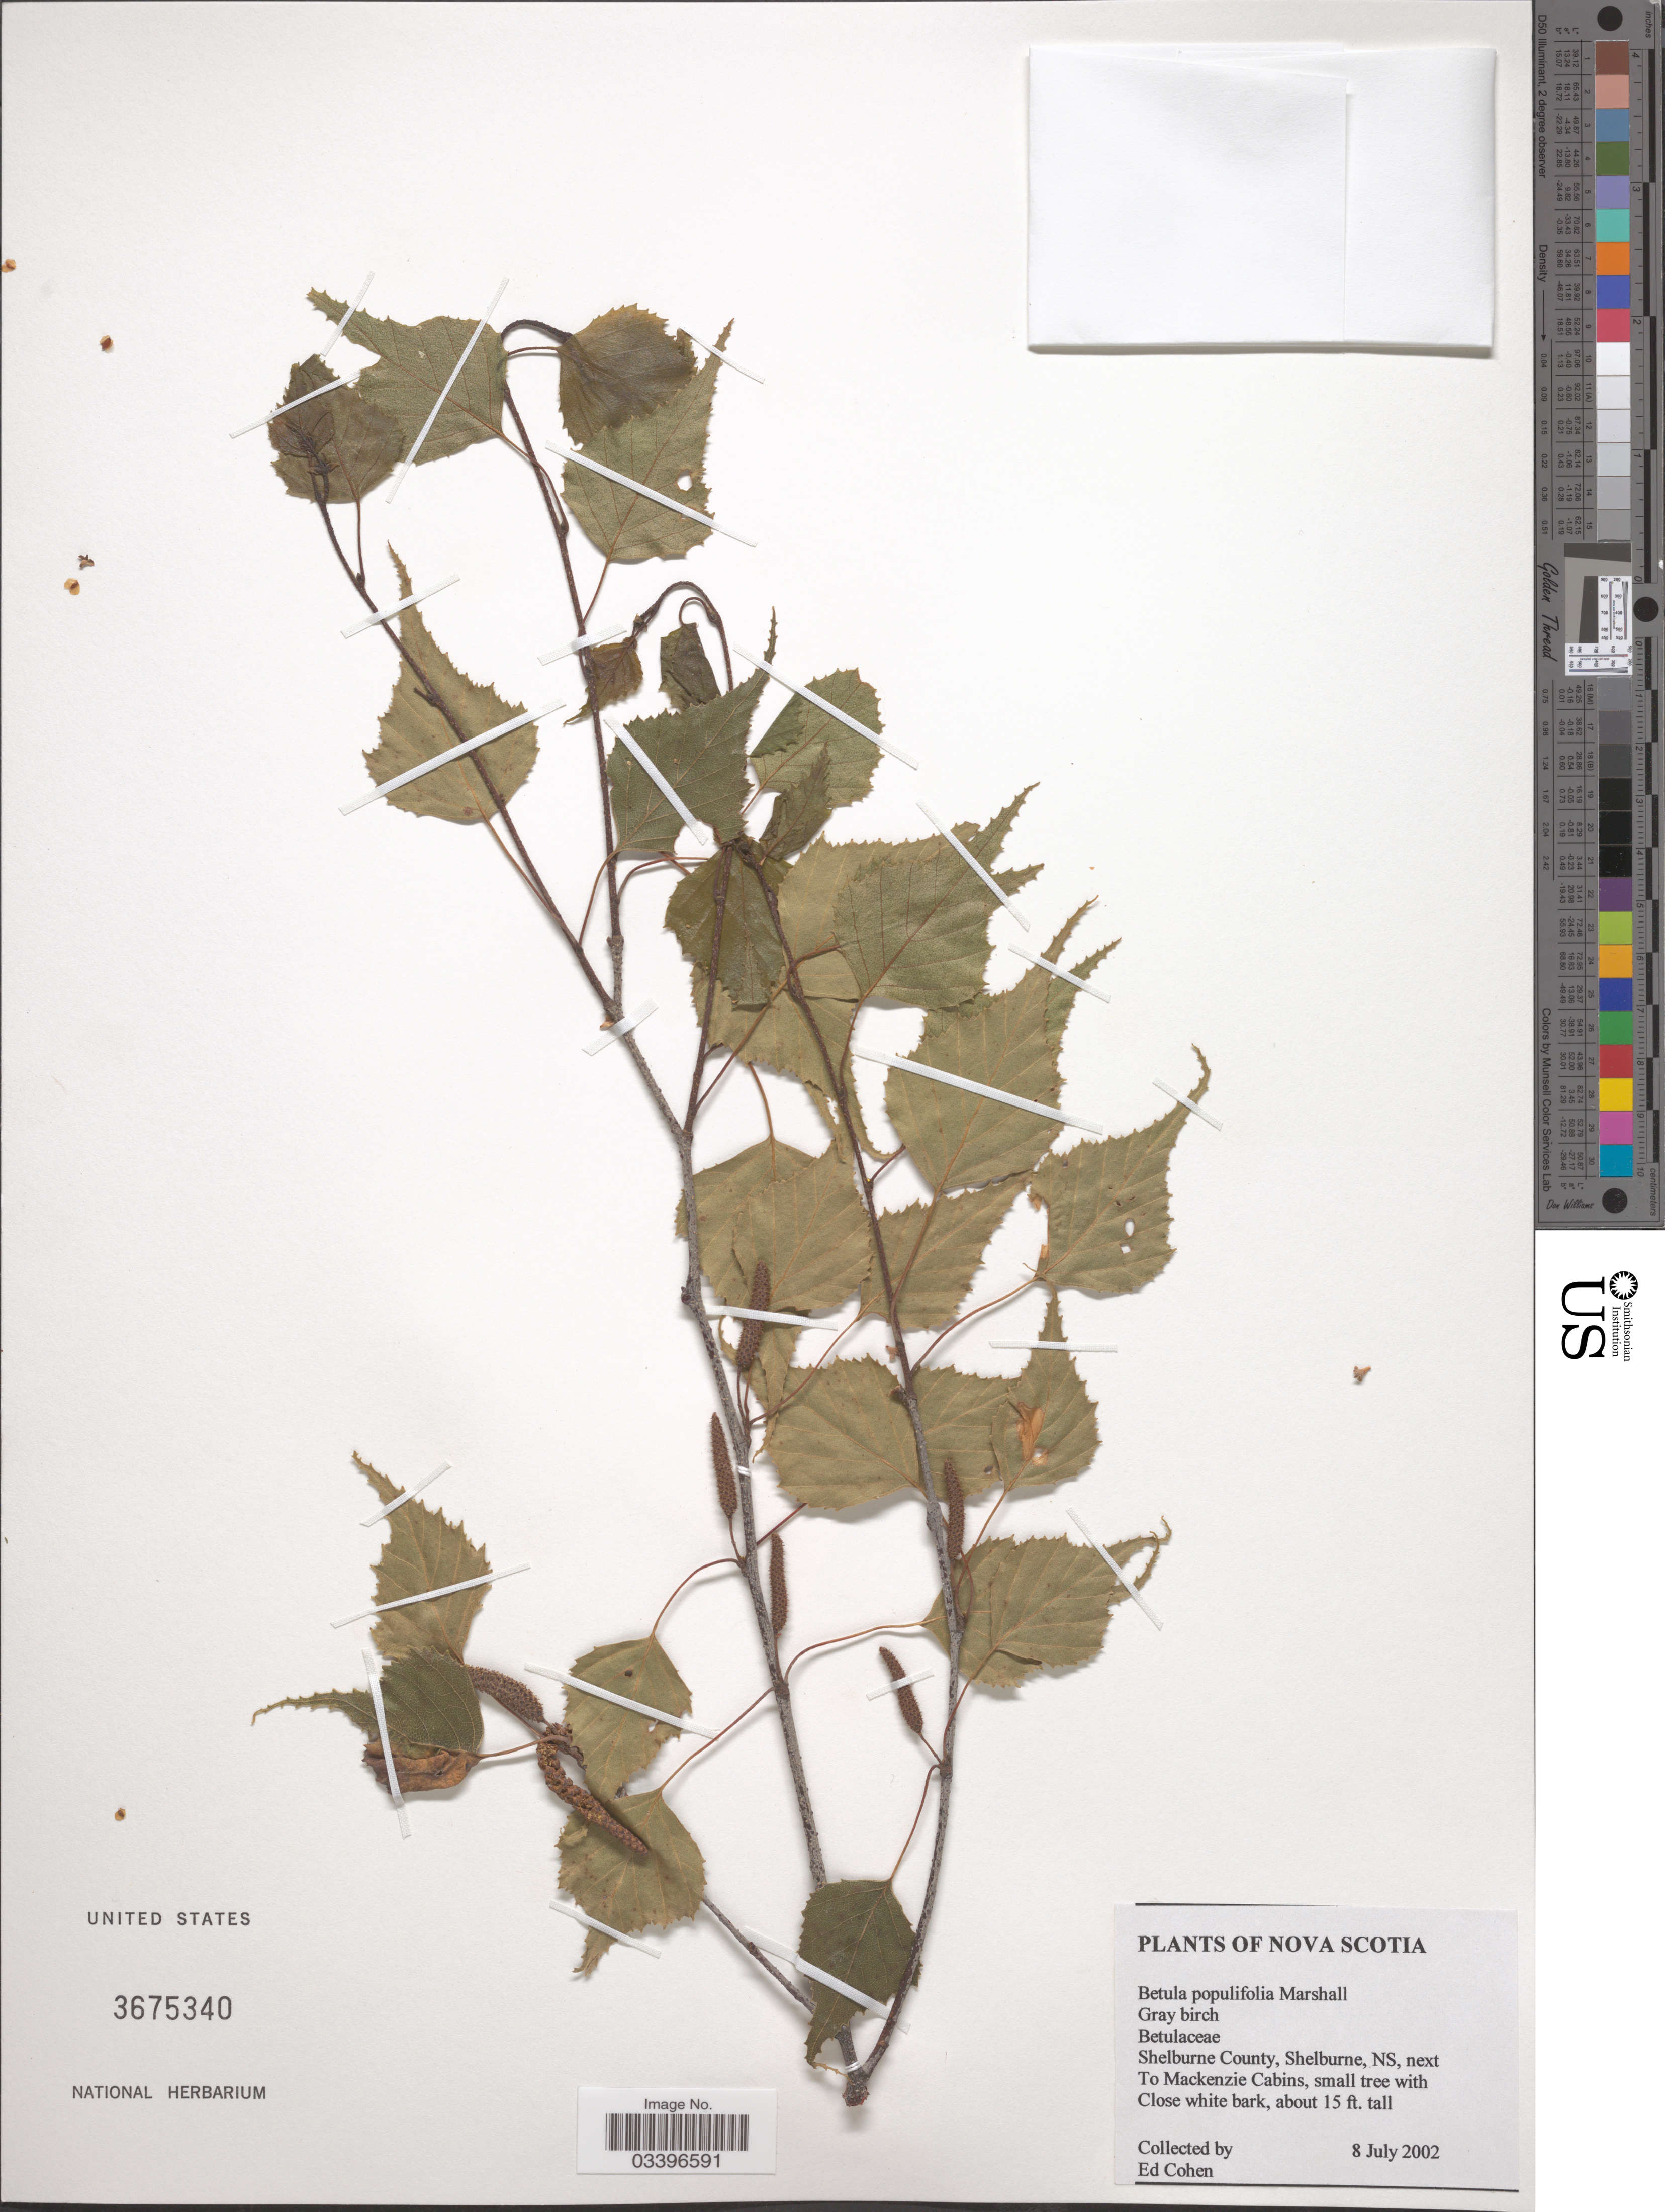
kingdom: Plantae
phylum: Tracheophyta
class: Magnoliopsida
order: Fagales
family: Betulaceae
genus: Betula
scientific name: Betula populifolia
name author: Marshall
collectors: E. Cohen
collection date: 2002-07-08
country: Canada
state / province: Nova Scotia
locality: Shelburne County, Shelburne, NS, next To Mackenzie Cabins.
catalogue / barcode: US 3675340